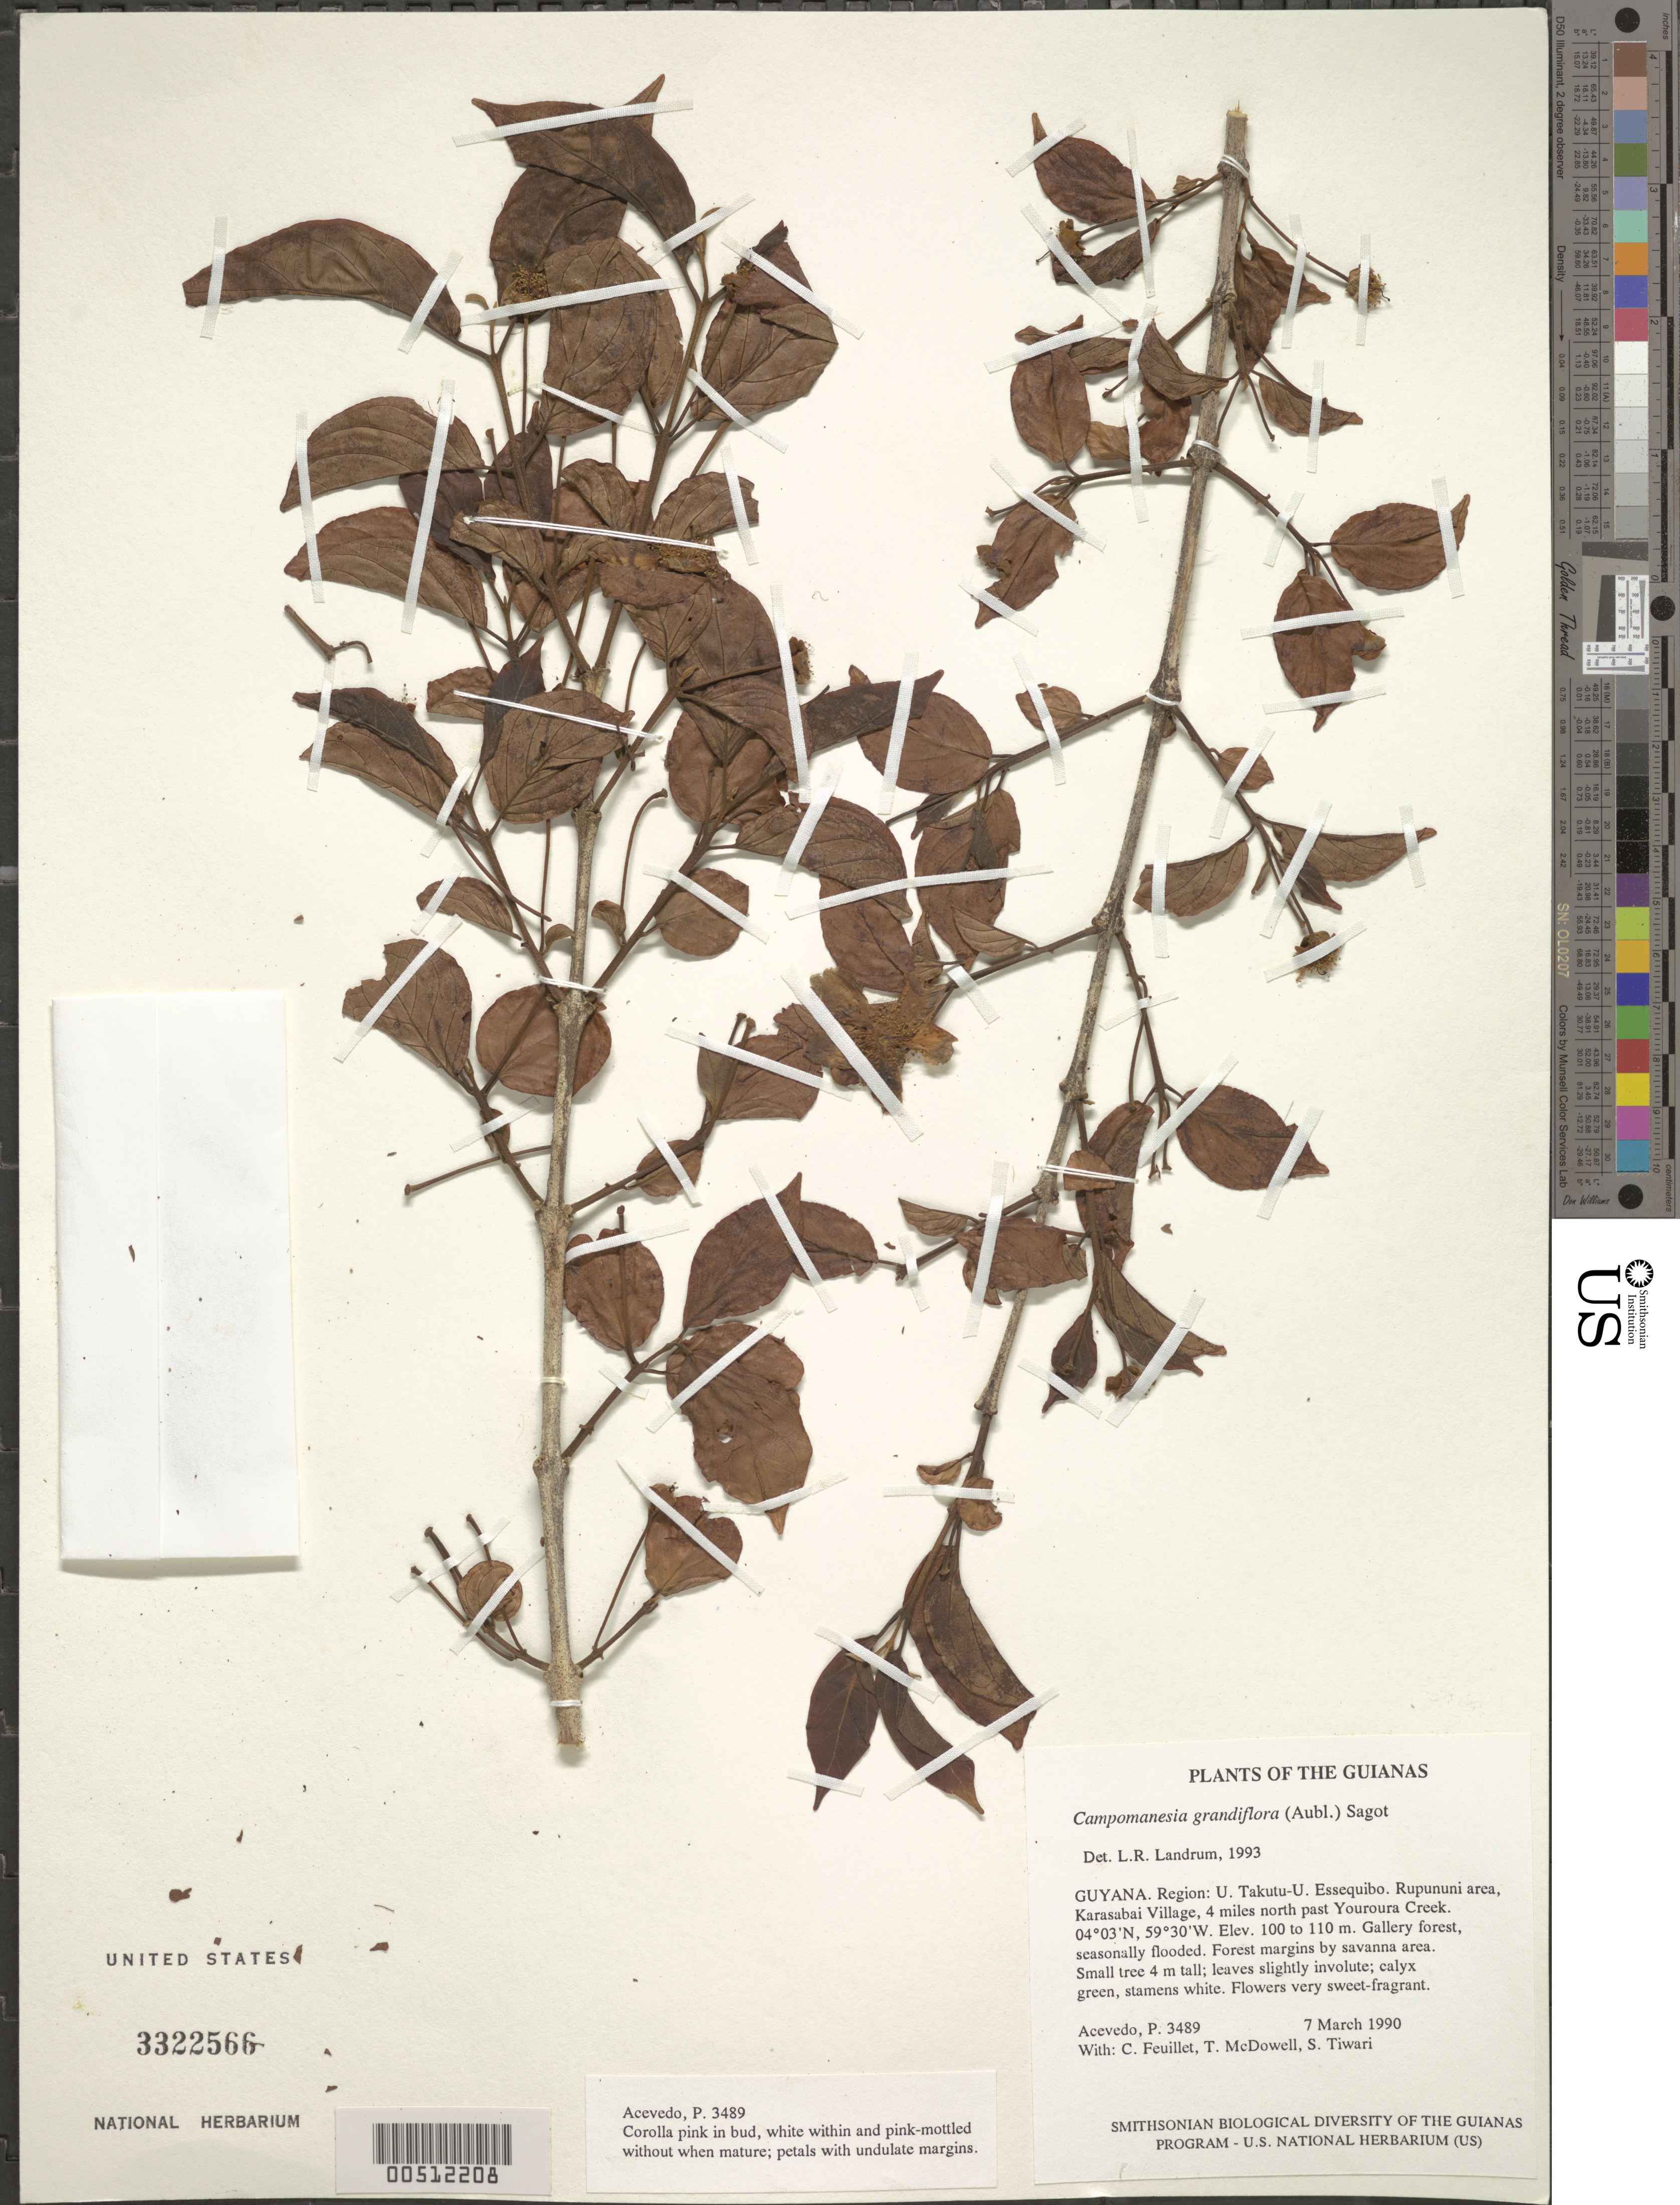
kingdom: Plantae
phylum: Tracheophyta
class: Magnoliopsida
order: Myrtales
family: Myrtaceae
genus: Campomanesia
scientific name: Campomanesia grandiflora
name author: (Aubl.) Sagot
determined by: Landrum, L. R.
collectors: P. Acevedo-Rodr., C. Feuillet, T. McDowell & S. Tiwari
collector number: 3489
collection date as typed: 07 Mar 1990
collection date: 1990-03-07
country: Guyana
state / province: U. Takutu-U. Essequibo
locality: Rupununi area, Karasabai Village, 4 miles north past Youroura Creek.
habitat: Gallery forest, seasonally flooded. Forest margins by savanna area.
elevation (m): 100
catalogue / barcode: US 3322566